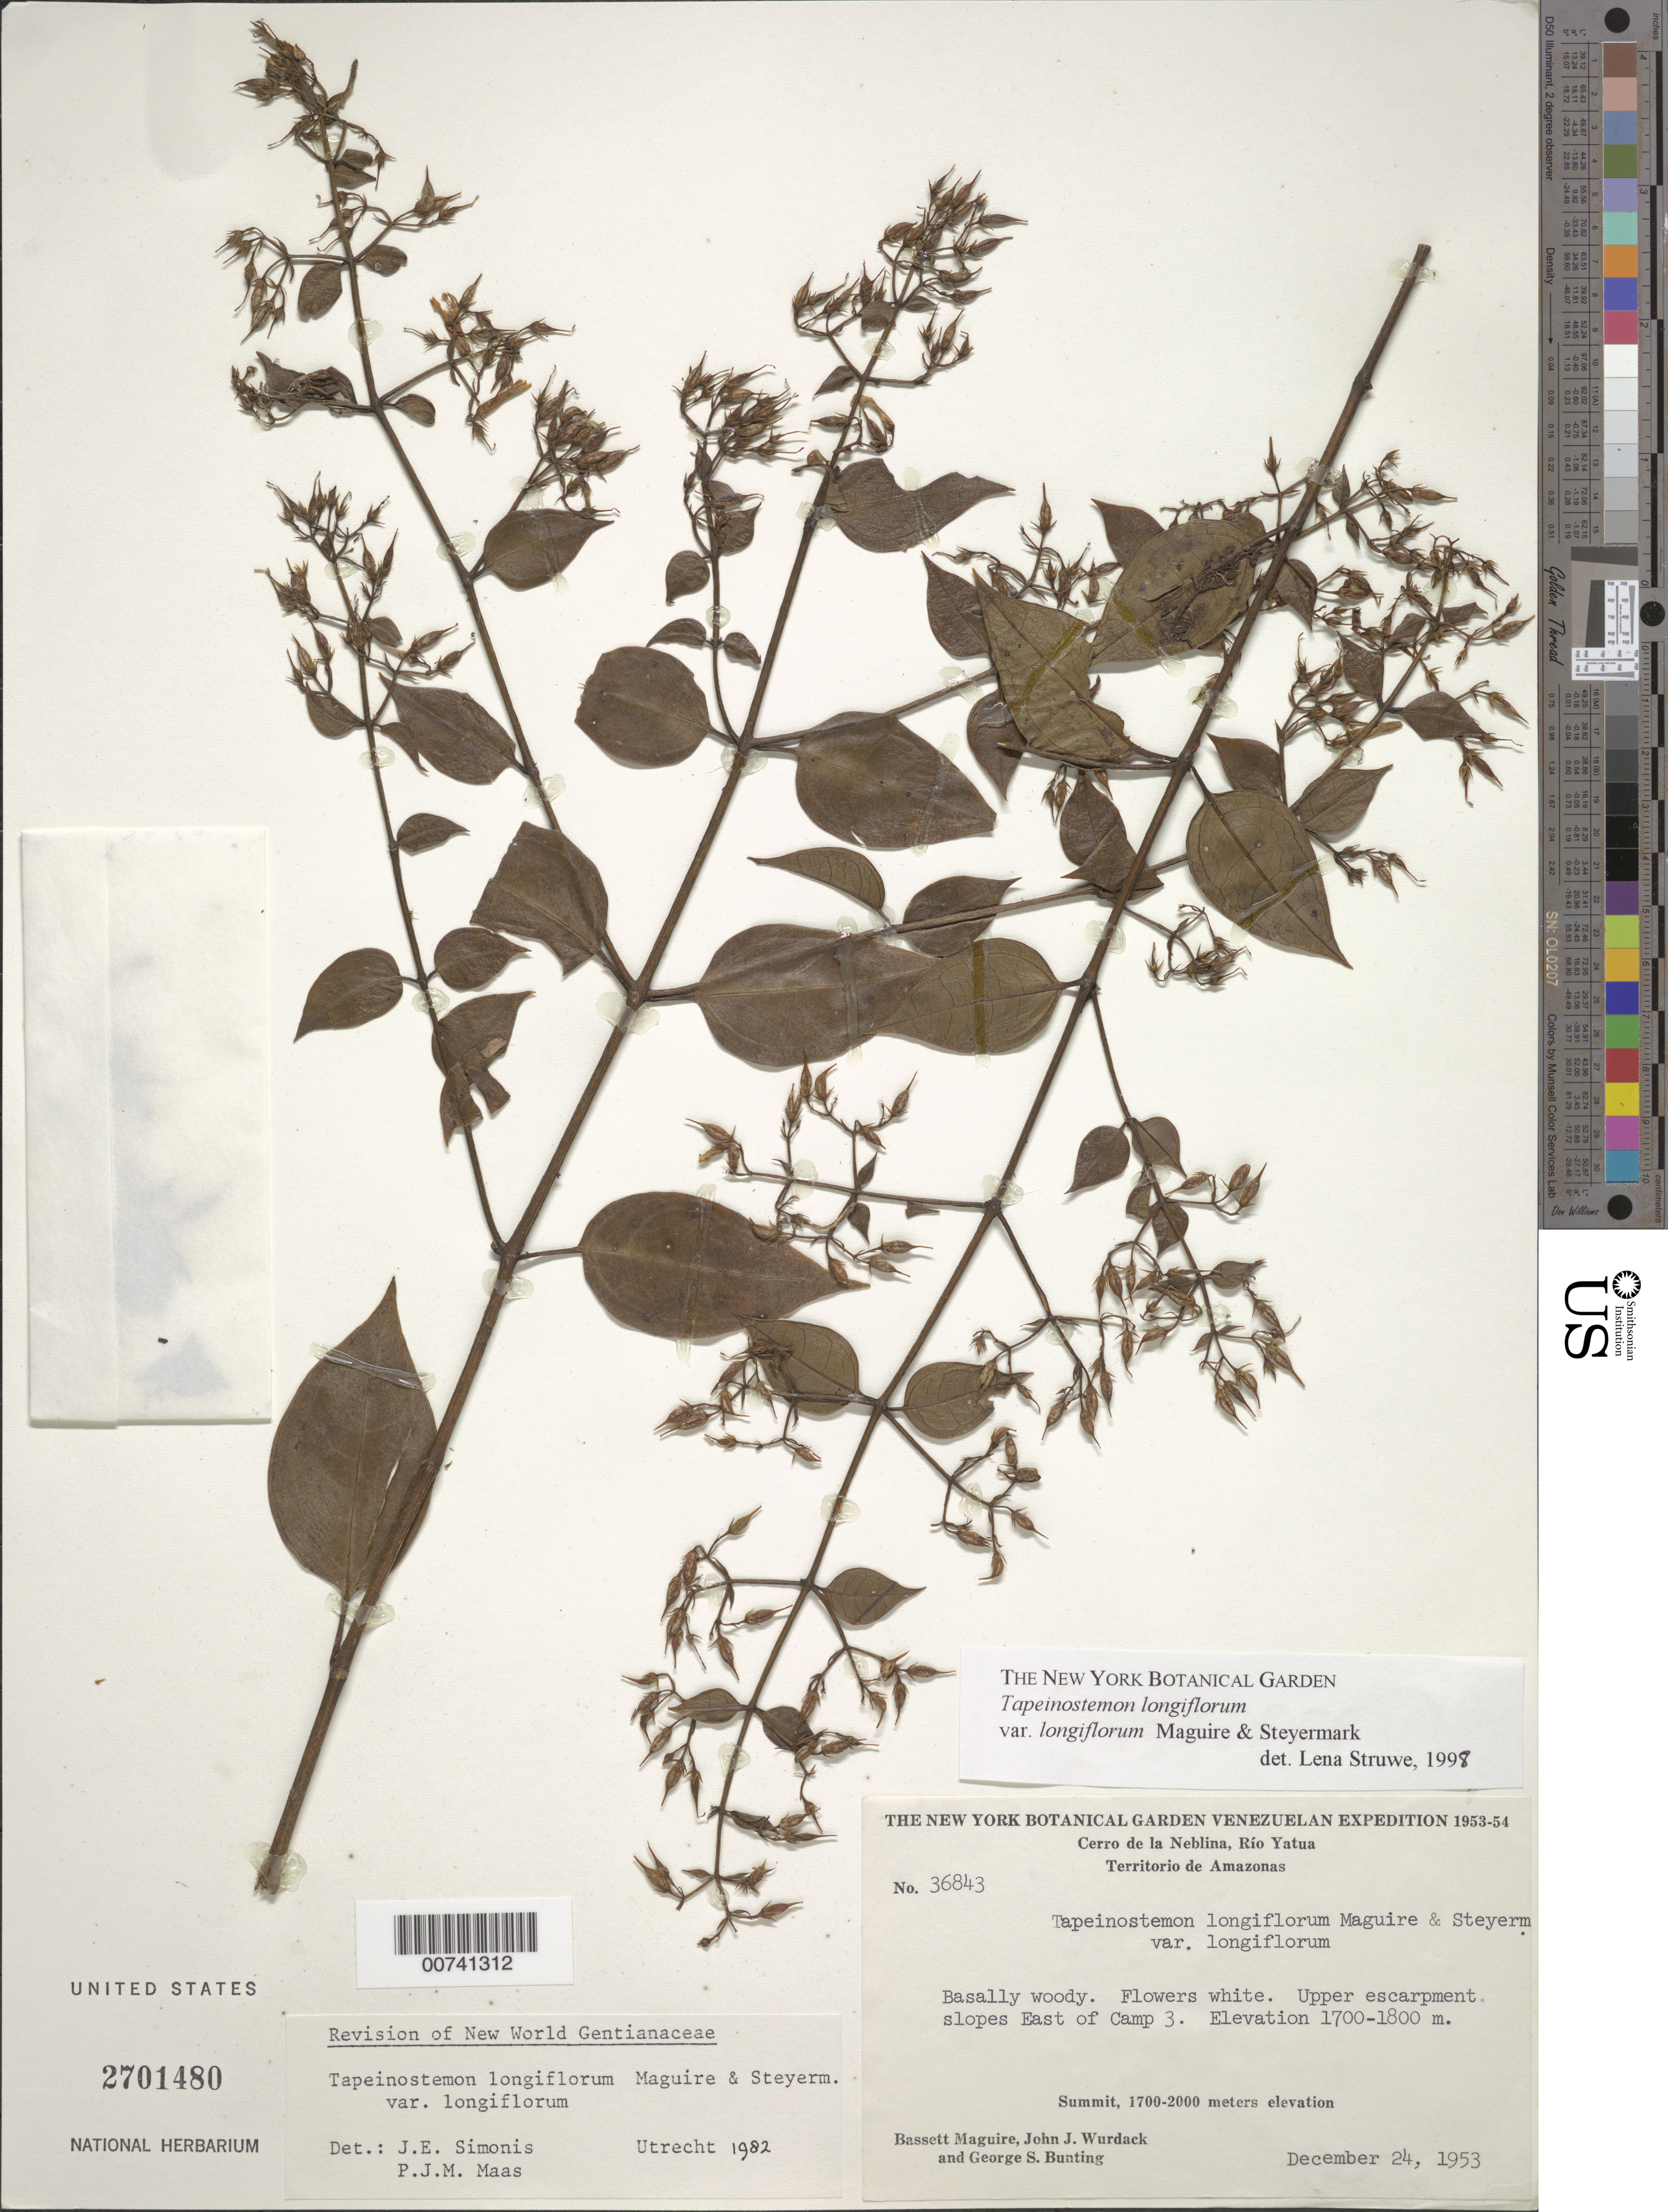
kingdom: Plantae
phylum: Tracheophyta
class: Magnoliopsida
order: Gentianales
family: Gentianaceae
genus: Tapeinostemon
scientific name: Tapeinostemon longiflorum var. longiflorum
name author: Maguire & Steyerm.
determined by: Struwe, L.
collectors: B. Maguire, J. J. Wurdack & G. S. Bunting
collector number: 36843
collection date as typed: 24-Dec-53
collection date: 1953-12-24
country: Venezuela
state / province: Amazonas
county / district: Río Negro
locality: Cerro de la Neblina, Río Yatua, S of Camp 3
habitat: Upper escarpment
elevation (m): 1700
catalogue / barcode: US 2701480